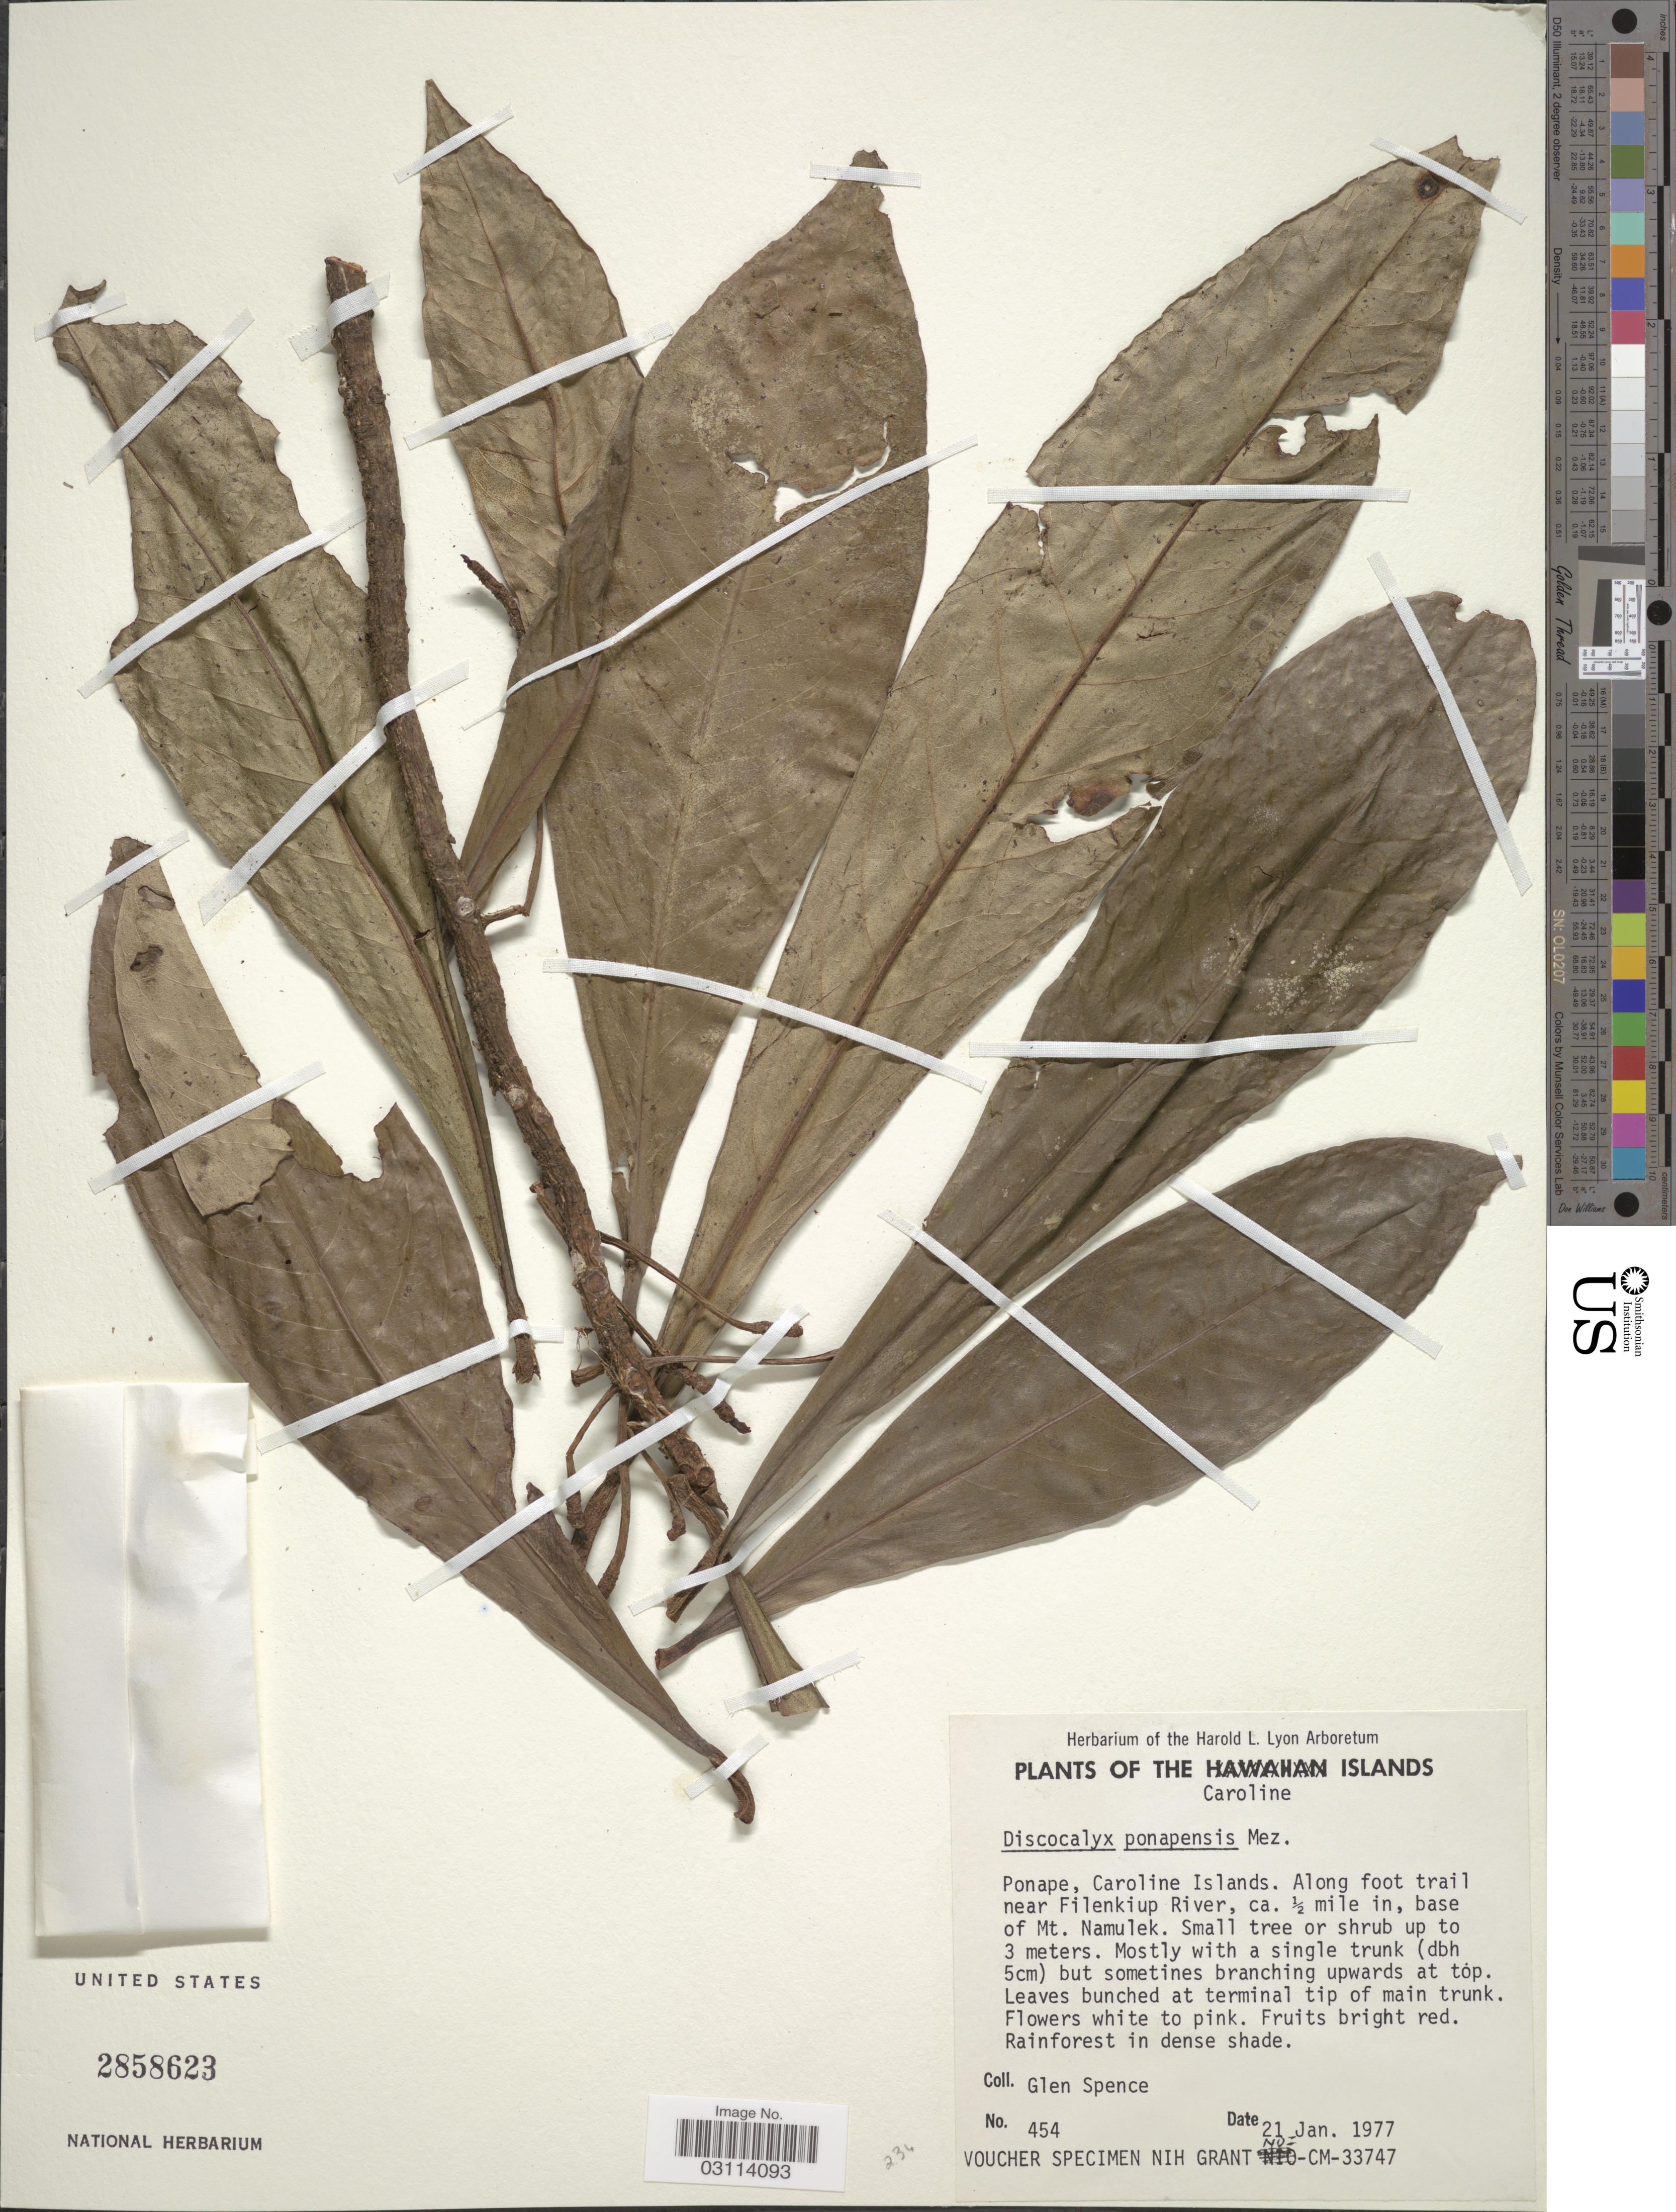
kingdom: Plantae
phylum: Tracheophyta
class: Magnoliopsida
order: Ericales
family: Primulaceae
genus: Discocalyx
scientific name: Discocalyx ponapensis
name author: Mez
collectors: G. Spence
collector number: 454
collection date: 1977-01-21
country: Micronesia, Federated States of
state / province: Pohnpei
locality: The Caroline Islands. Ponape. Along foot trail near Filenkiup River, ca. ½ mile in, base of Mt. Namulek.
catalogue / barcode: US 2858623